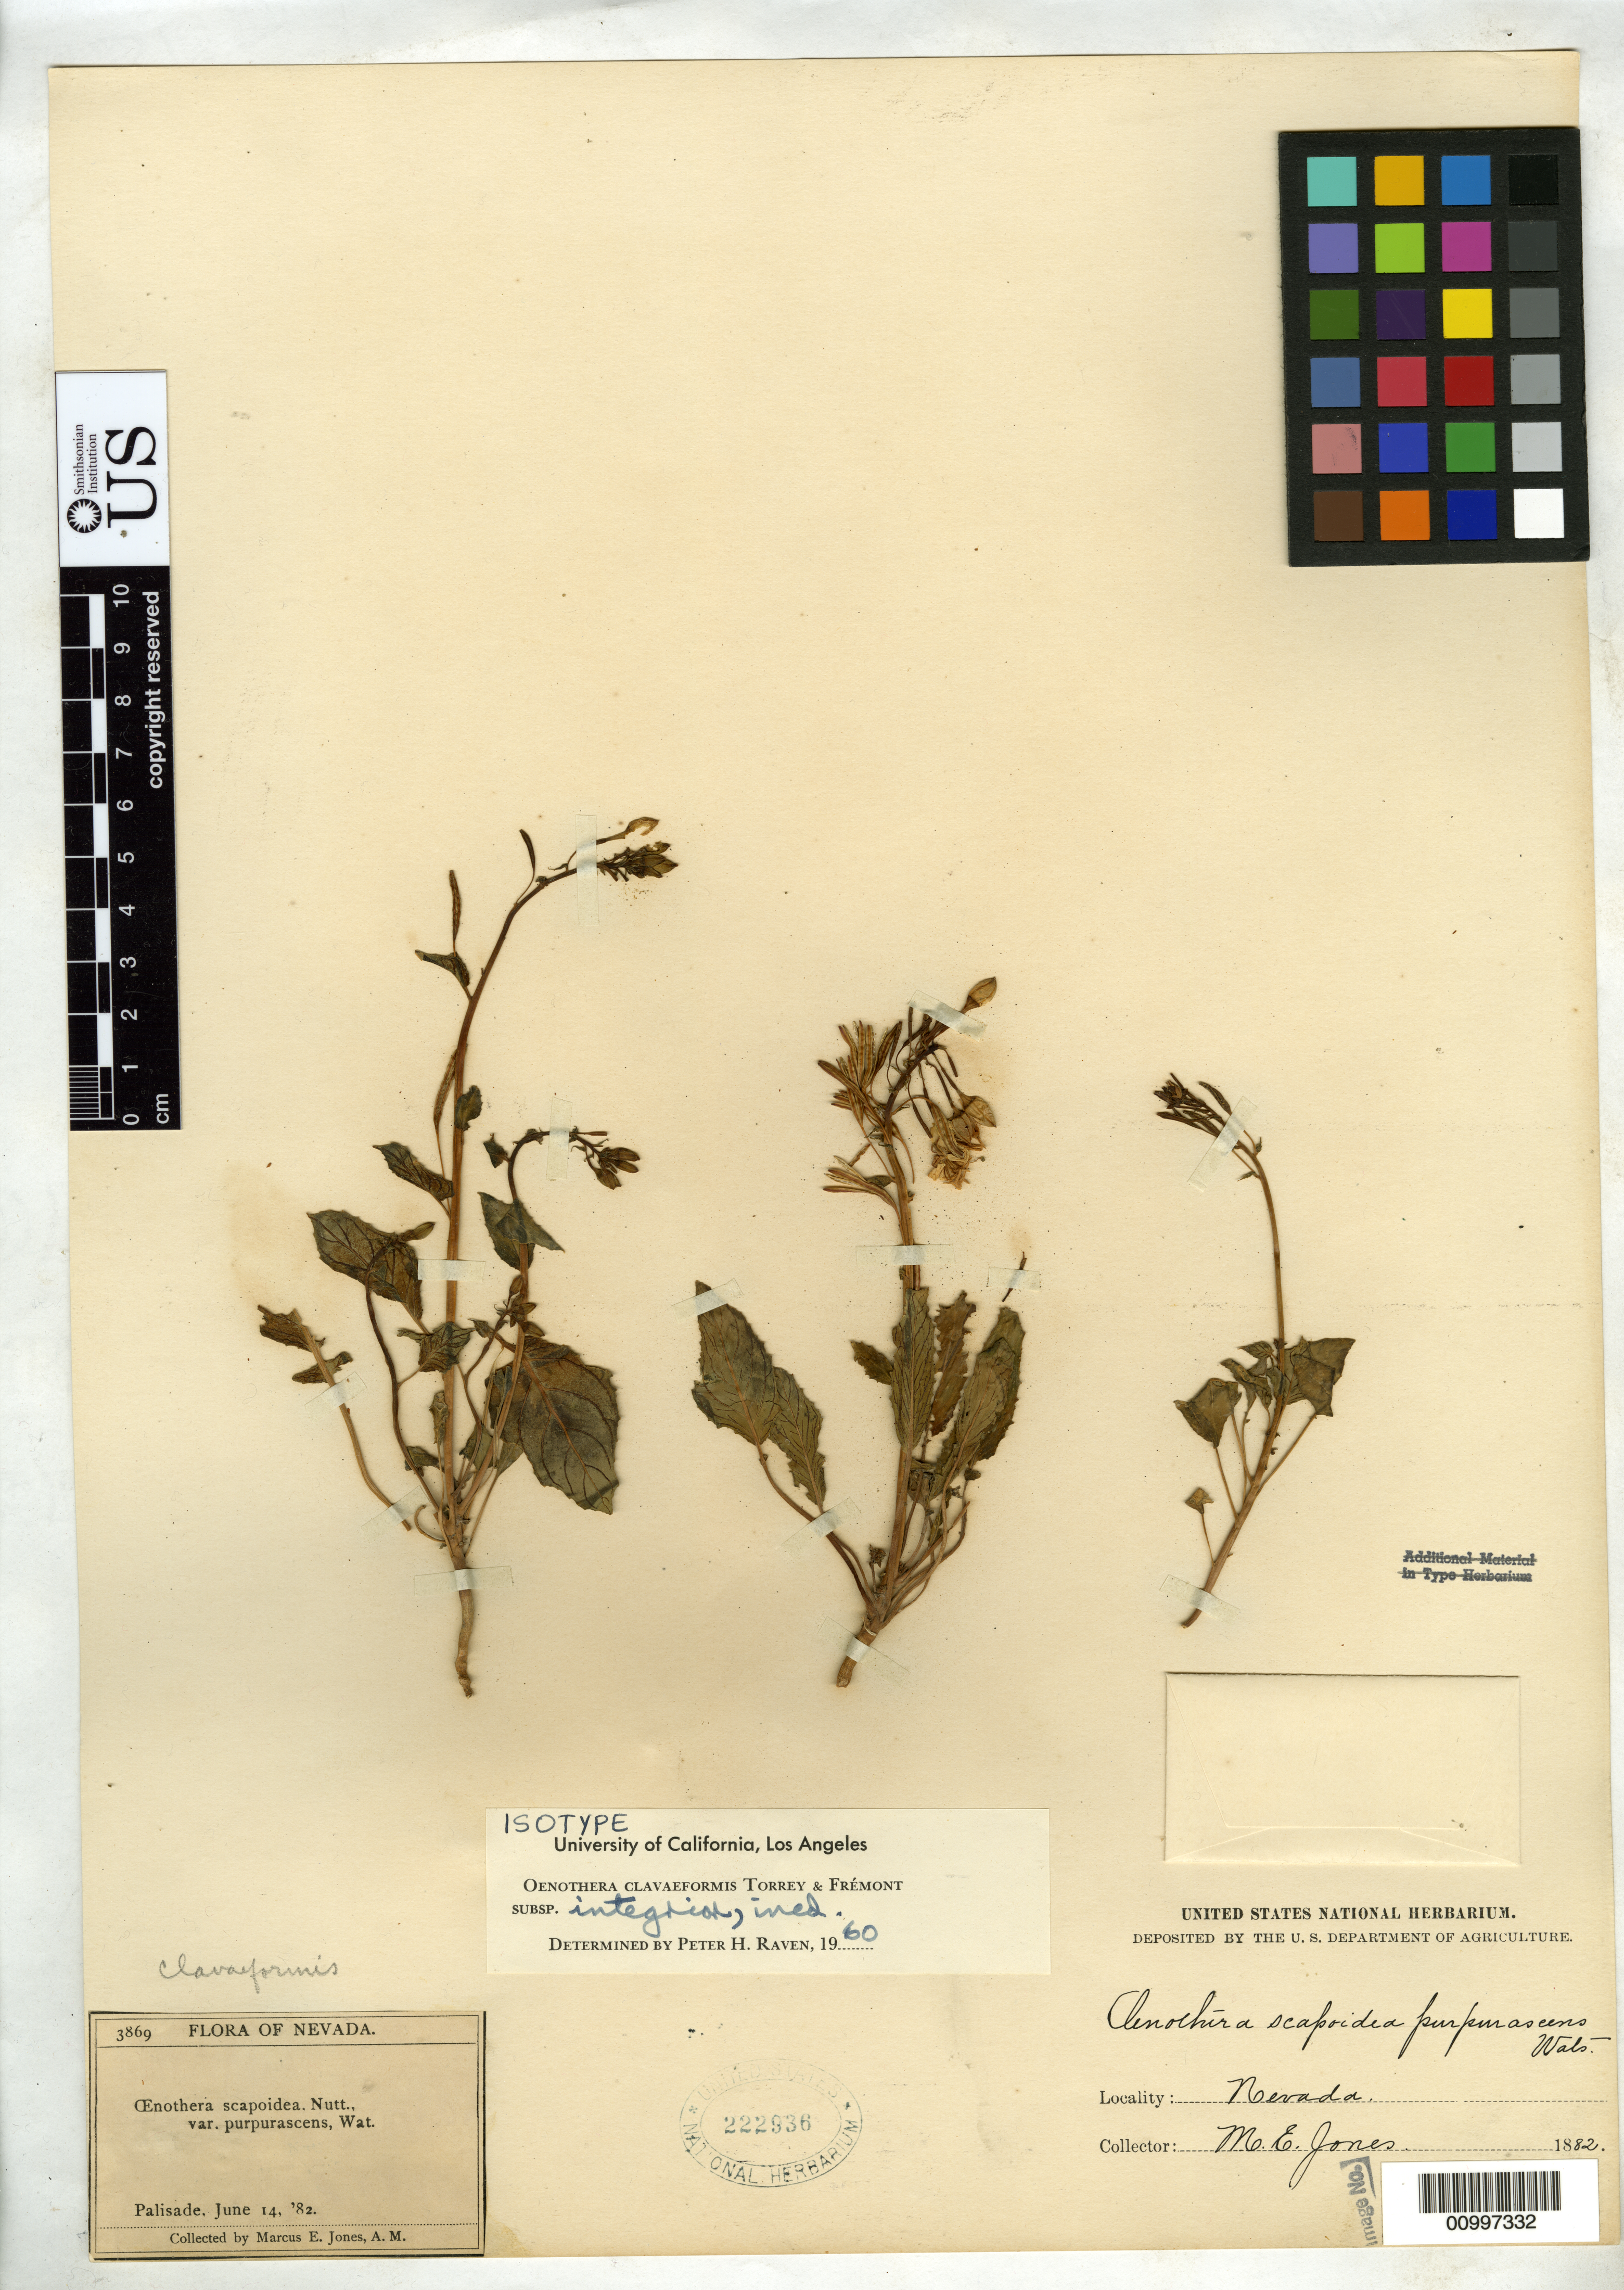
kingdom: Plantae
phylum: Tracheophyta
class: Magnoliopsida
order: Myrtales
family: Onagraceae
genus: Oenothera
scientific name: Oenothera claviformis subsp. integrior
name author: P.H. Raven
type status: Isotype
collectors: M. E. Jones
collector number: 3869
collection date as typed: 14 Jun 1882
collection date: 1882-06-14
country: United States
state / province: Nevada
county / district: Eureka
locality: Palisade.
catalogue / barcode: US 222936